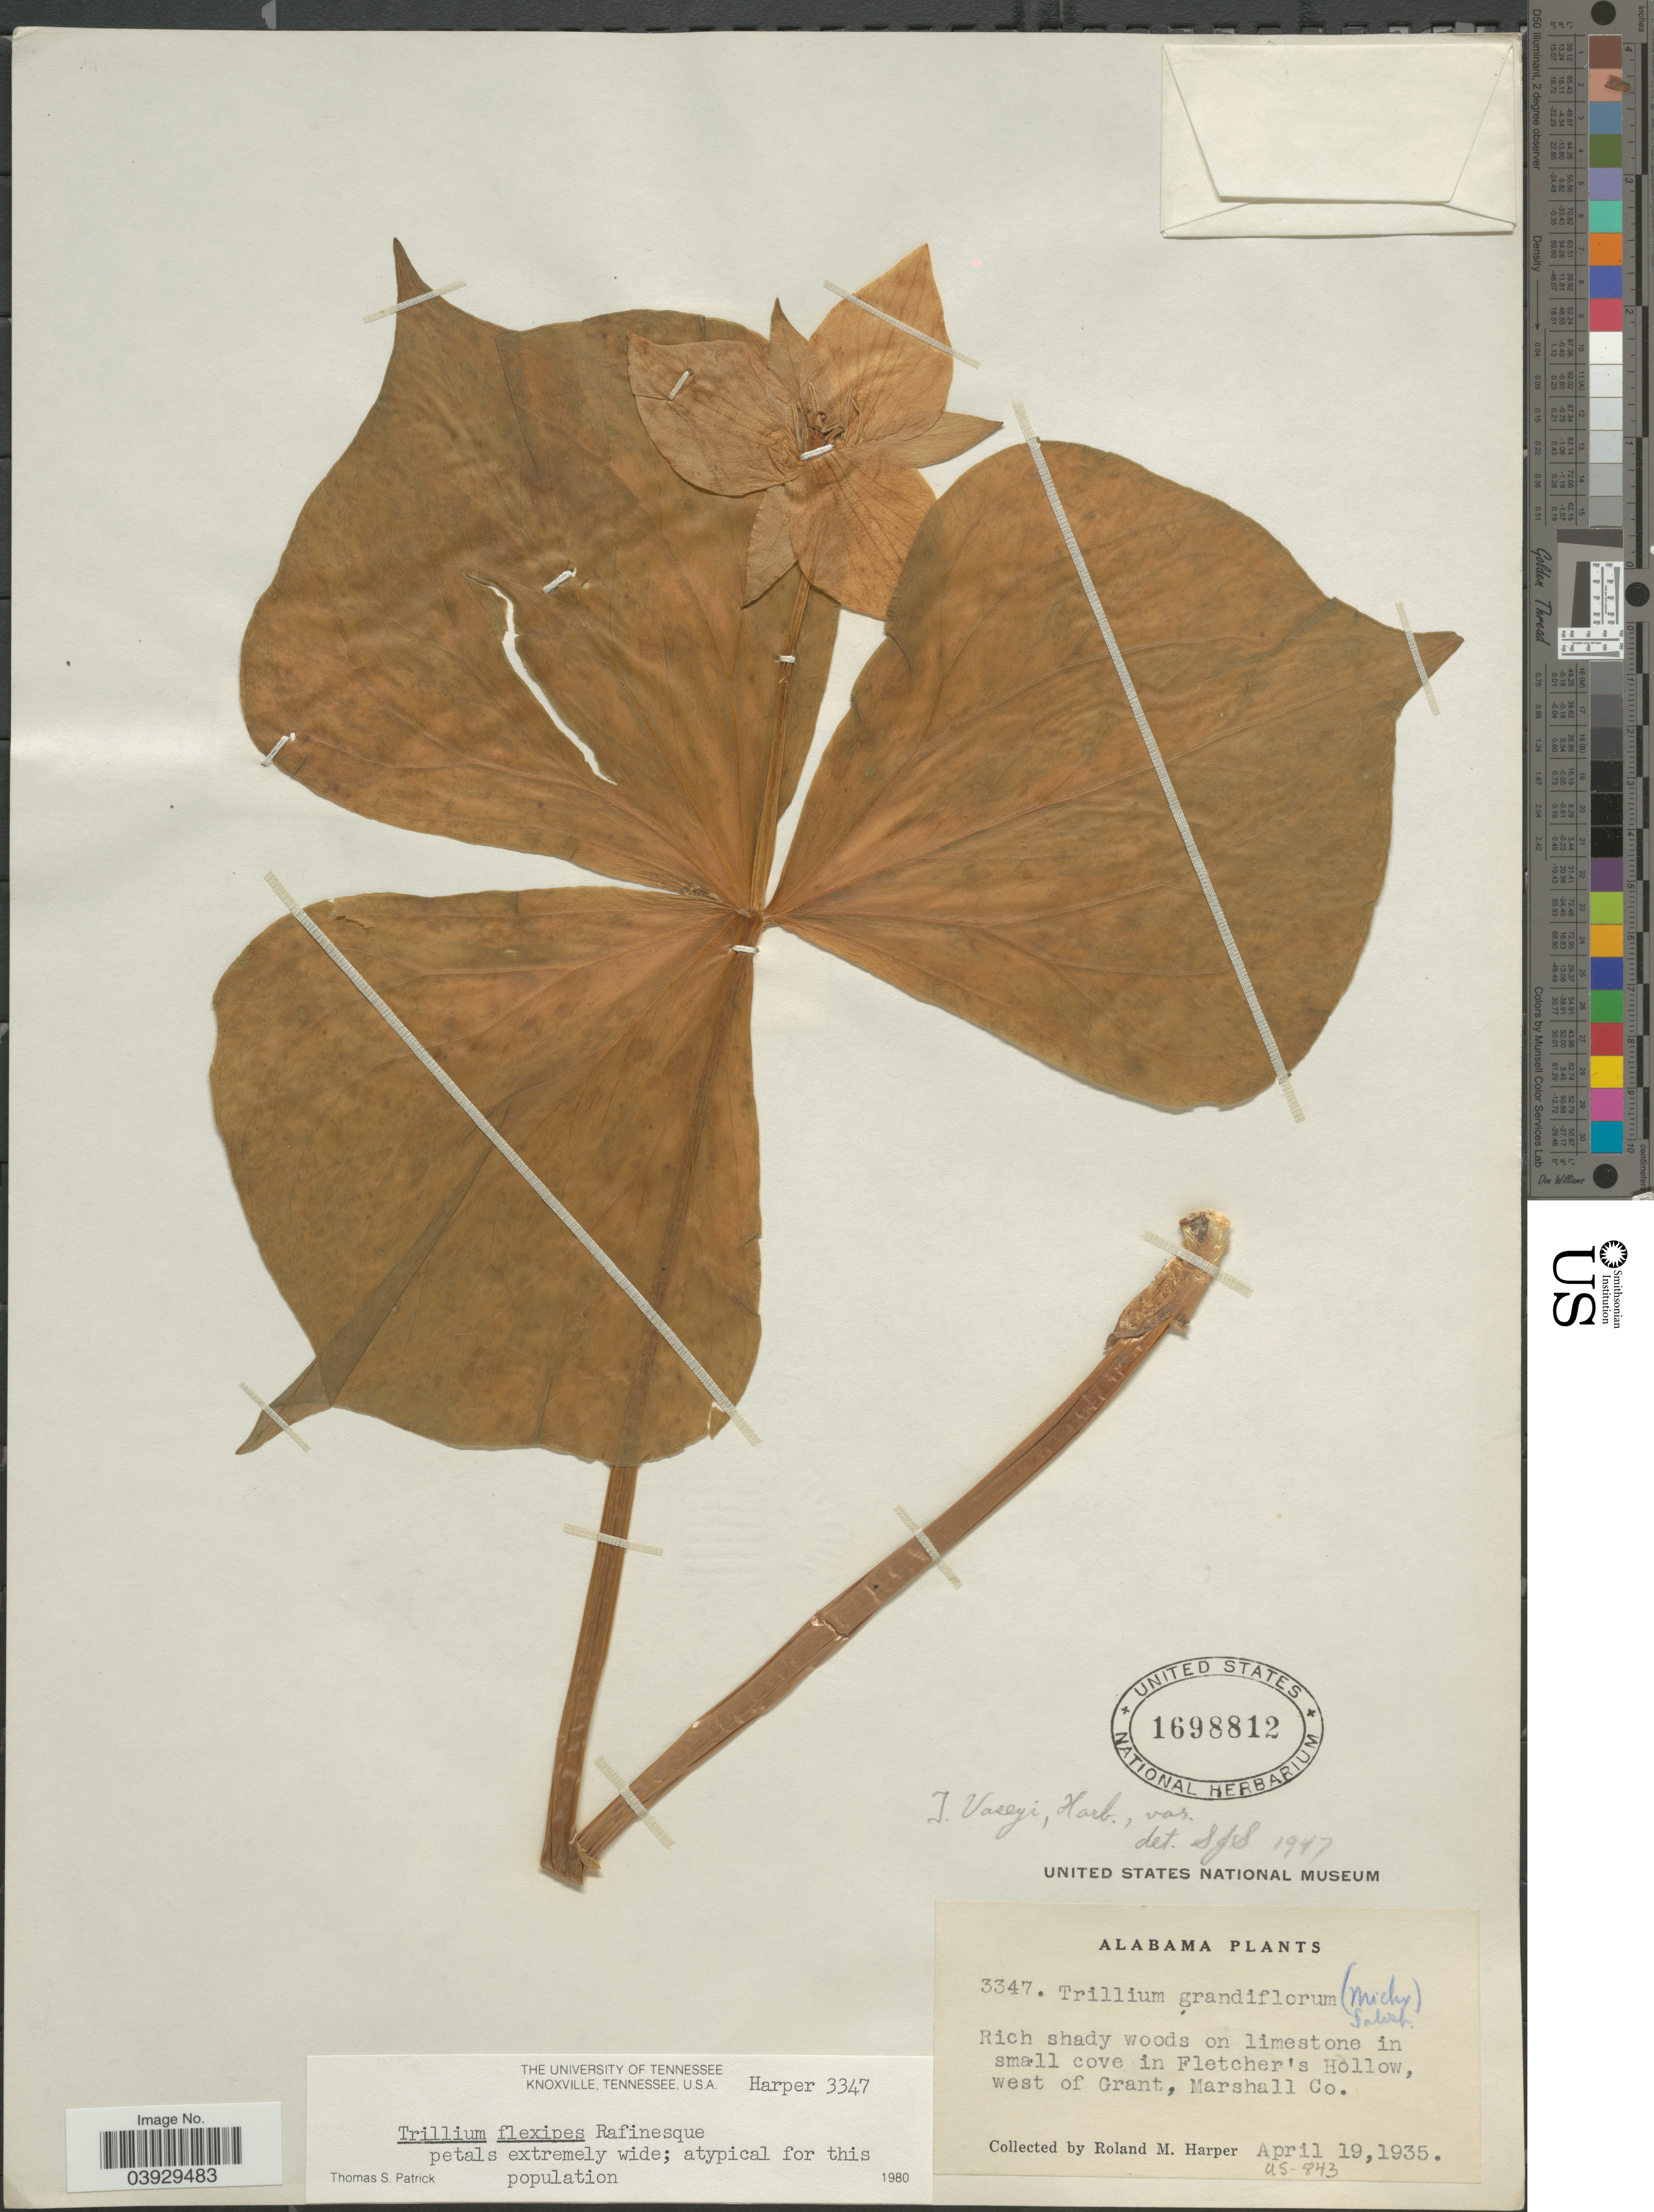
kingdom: Plantae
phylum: Tracheophyta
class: Liliopsida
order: Liliales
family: Melanthiaceae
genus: Trillium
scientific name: Trillium flexipes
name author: Raf.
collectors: R. M. Harper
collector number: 3347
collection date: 1935-04-19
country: United States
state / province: Alabama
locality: In Fletcher's Hollow, west of Grant, Marshall Co.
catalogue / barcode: US 1698812